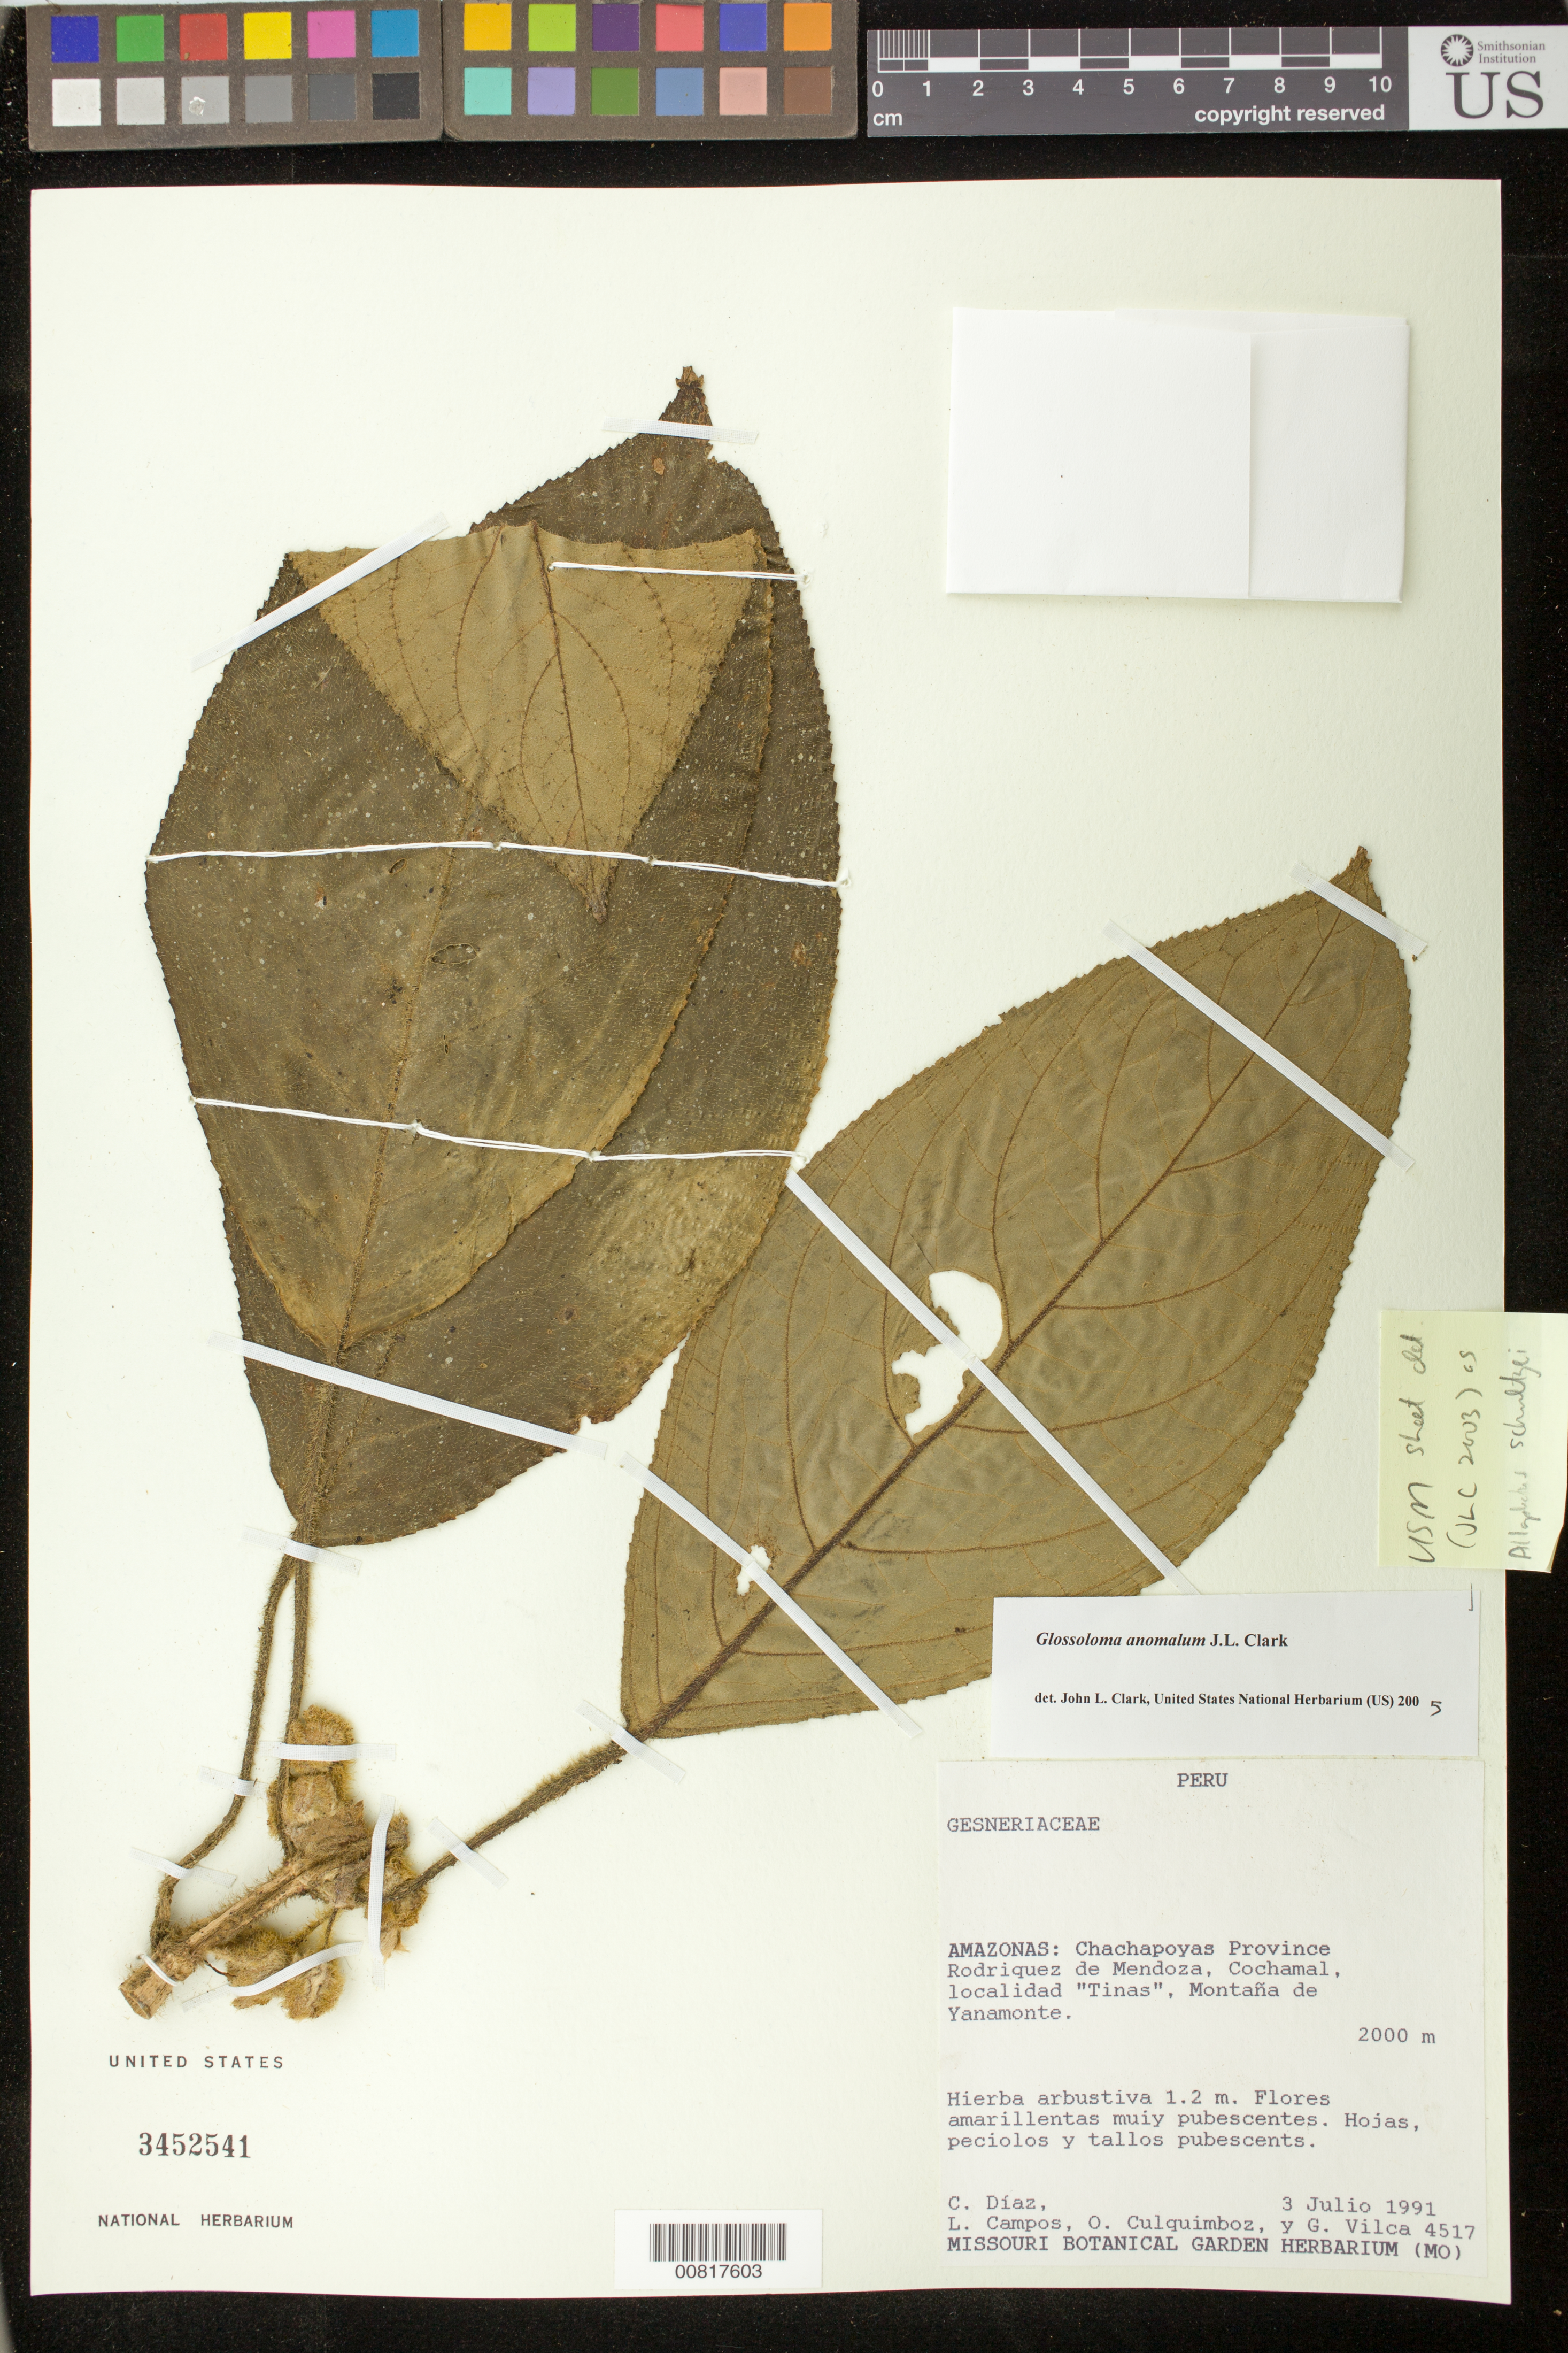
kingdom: Plantae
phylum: Tracheophyta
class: Magnoliopsida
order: Lamiales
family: Gesneriaceae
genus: Glossoloma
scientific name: Glossoloma anomalum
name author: J.L. Clark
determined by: Clark, J. L., (SEL), The Marie Selby Botanical Garden (UNITED STATES)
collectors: C. Díaz S., L. Campos, O. Culquimboz & G. Vilca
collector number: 4517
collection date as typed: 03 Jul 1991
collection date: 1991-07-03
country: Peru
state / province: Amazonas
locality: Prov. Chachapoyas; Rodriquez de Mendoza, Cochamal, localidad "Tinas", Montaña de Yanamonte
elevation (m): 2000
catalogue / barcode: US 3452541